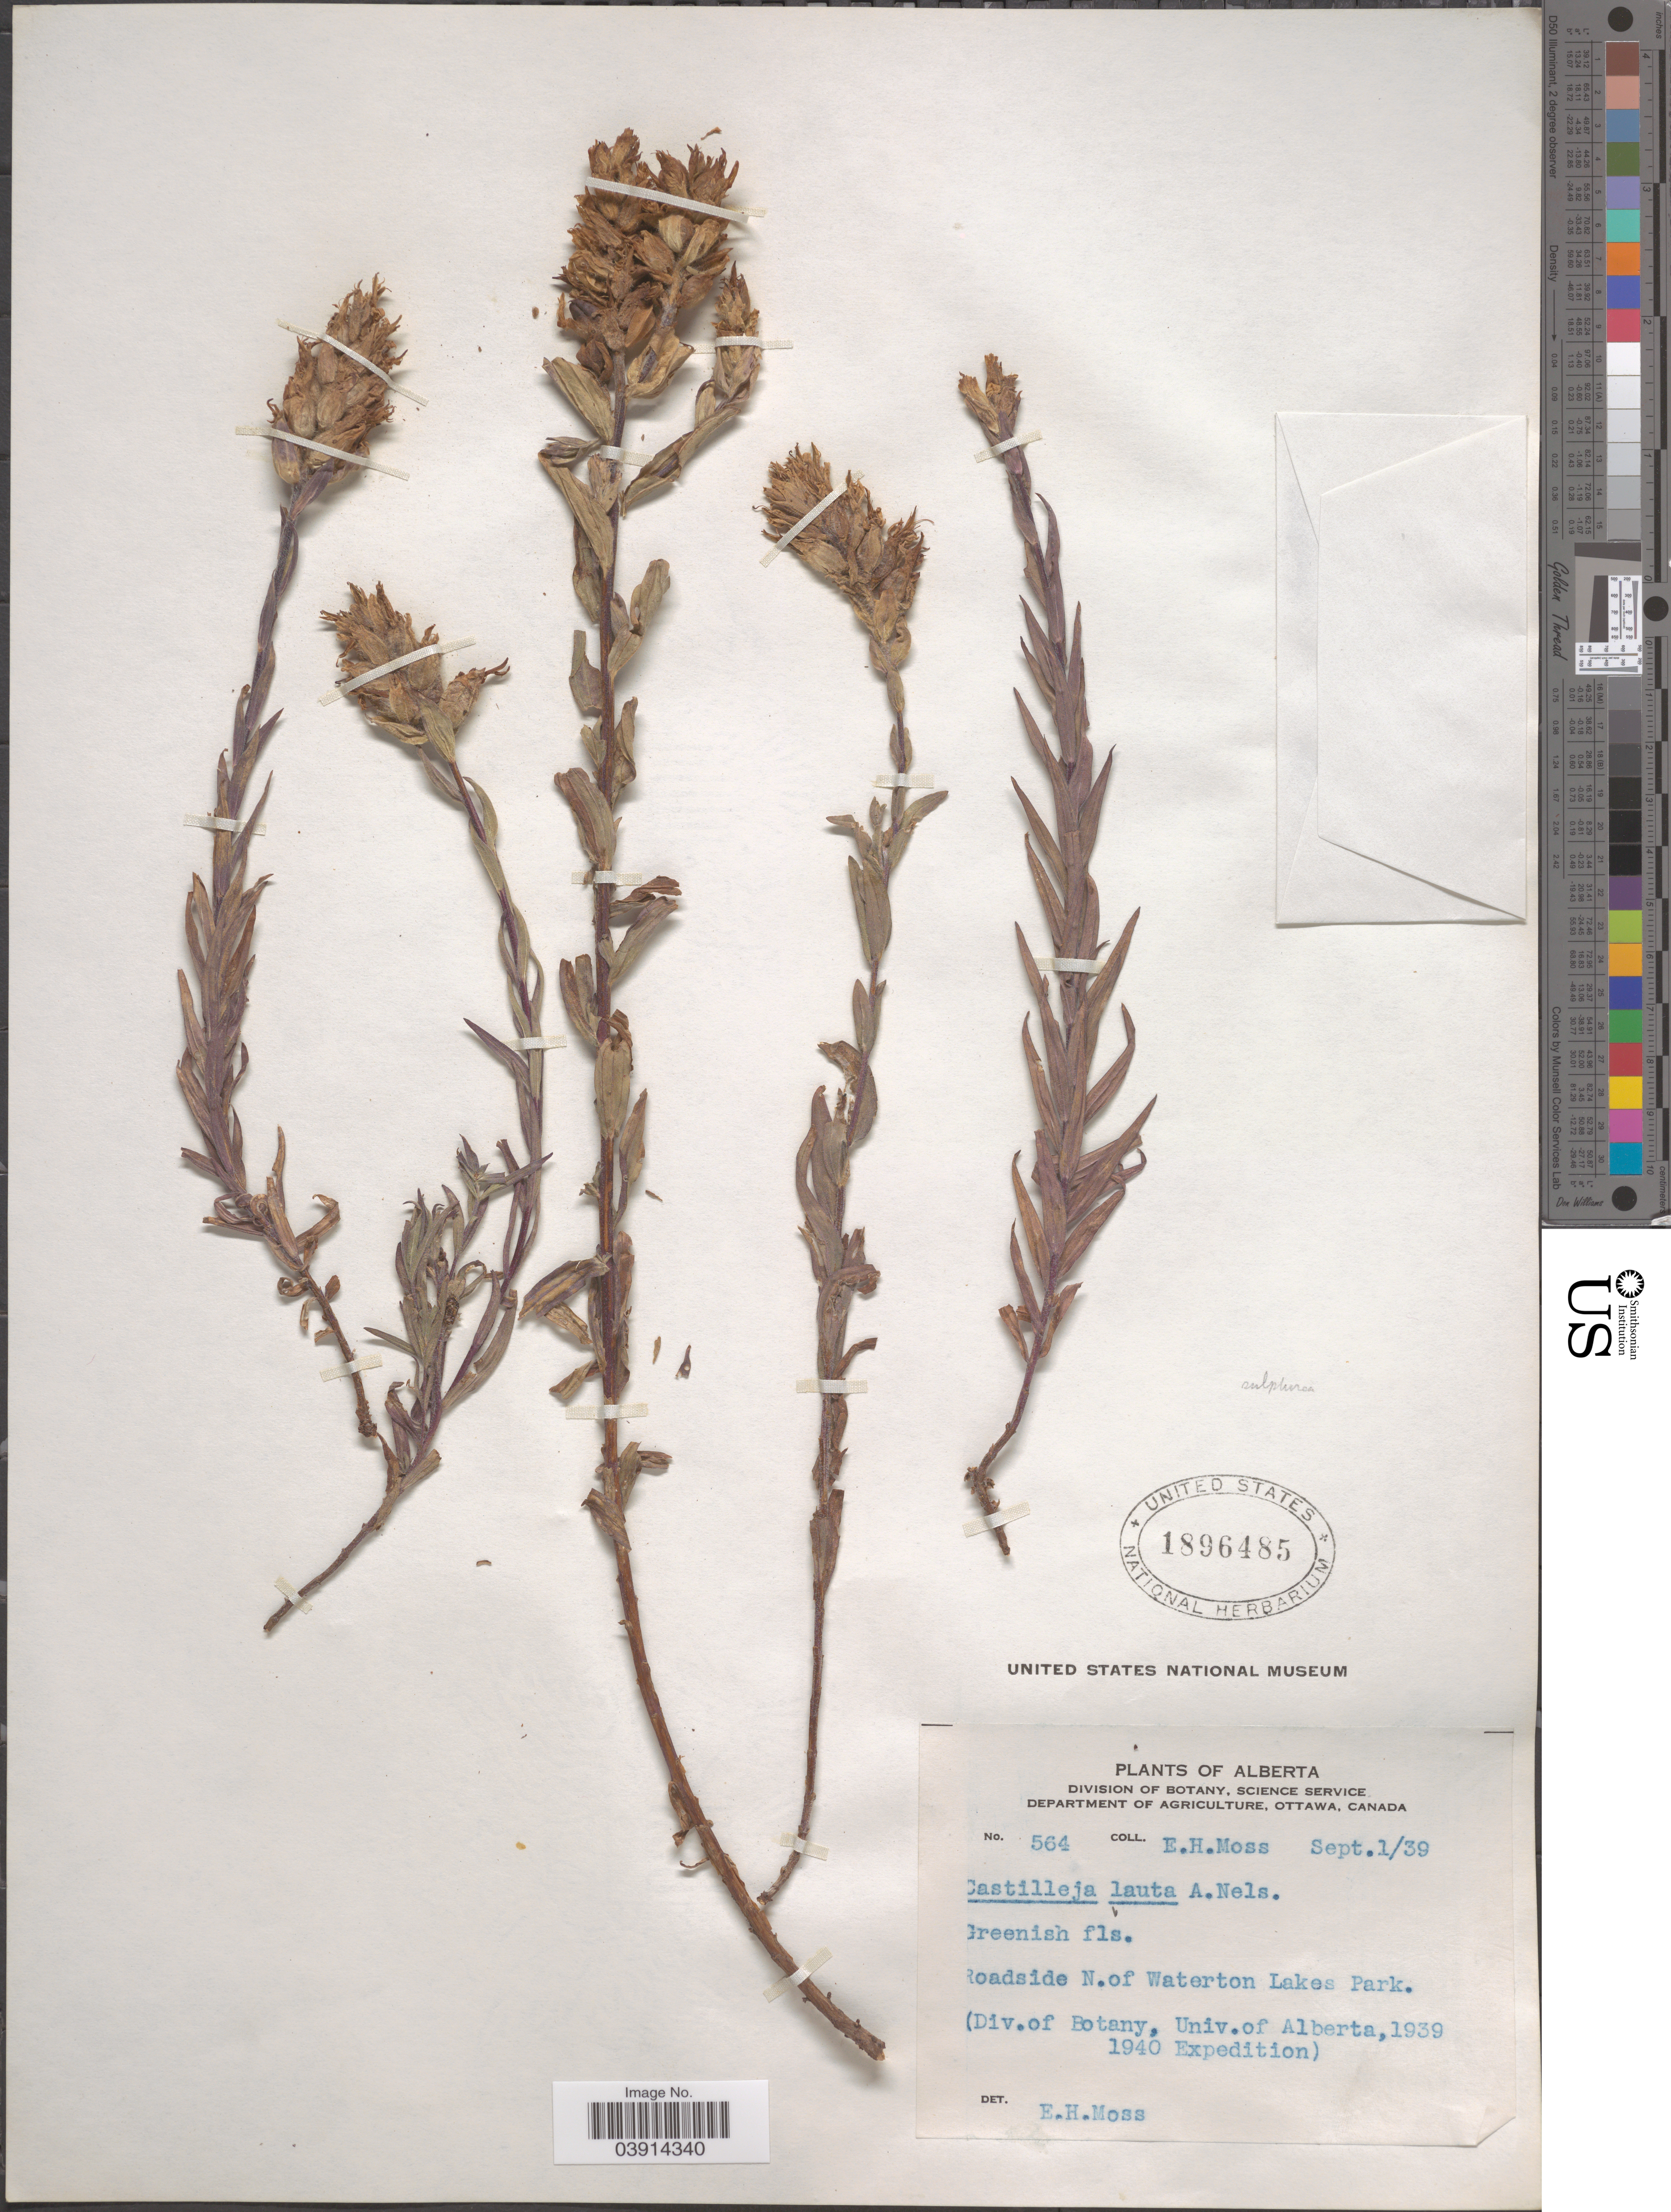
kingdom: Plantae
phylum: Tracheophyta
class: Magnoliopsida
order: Lamiales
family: Orobanchaceae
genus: Castilleja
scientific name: Castilleja sulphurea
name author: Rydb.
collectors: E. Moss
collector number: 564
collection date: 1939-09-01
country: Canada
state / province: Alberta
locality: Roadside N. of Waterton Lakes Park.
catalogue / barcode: US 1896485